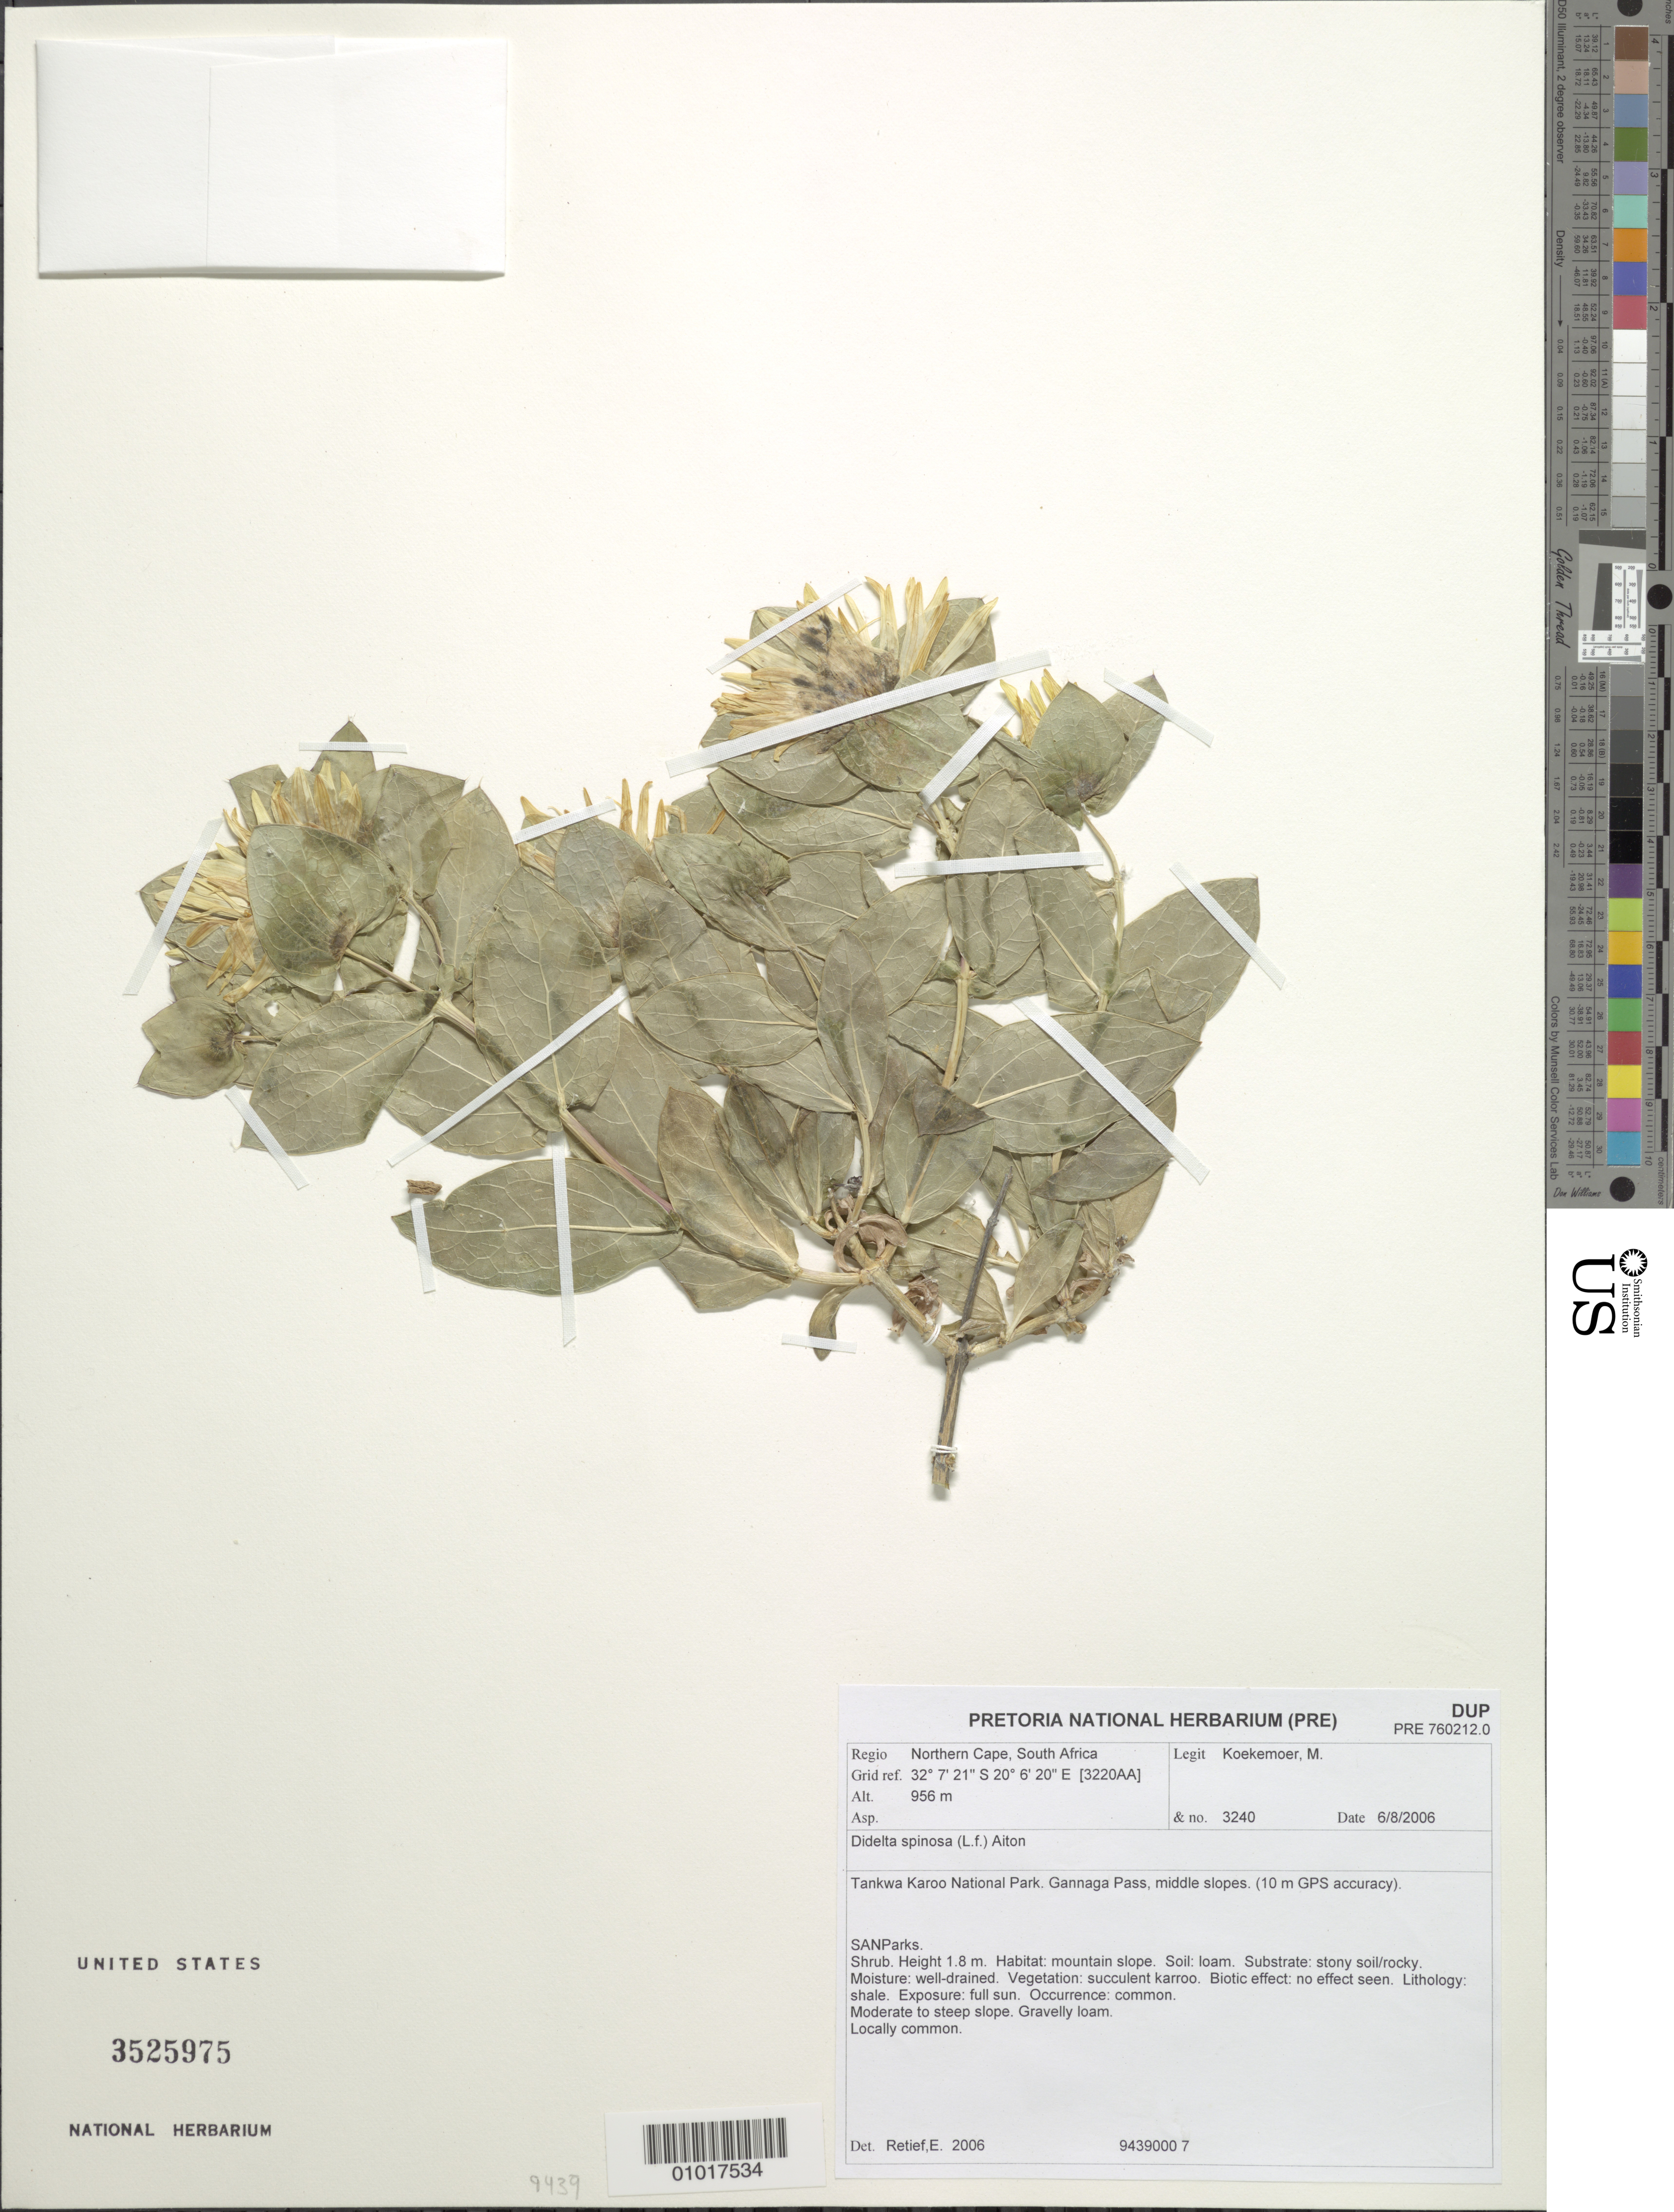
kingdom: Plantae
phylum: Tracheophyta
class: Magnoliopsida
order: Asterales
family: Asteraceae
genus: Didelta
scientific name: Didelta spinosa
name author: (L. f.) Aiton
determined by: Retief, E.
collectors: M. Koekemoer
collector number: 3240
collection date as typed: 6 August 2006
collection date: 2006-08-06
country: South Africa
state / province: Northern Cape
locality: Tankwa Karoo National Park. Gannaga Pass, middle slopes (10 m GPS accuracy)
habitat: Mountain slope. Soil: loam. Substrate: stony soil/rocky. Moisture: well-drained. Vegetation: succulent karroo. Biotic effect: no effect seen…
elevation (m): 956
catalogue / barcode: US 3525975